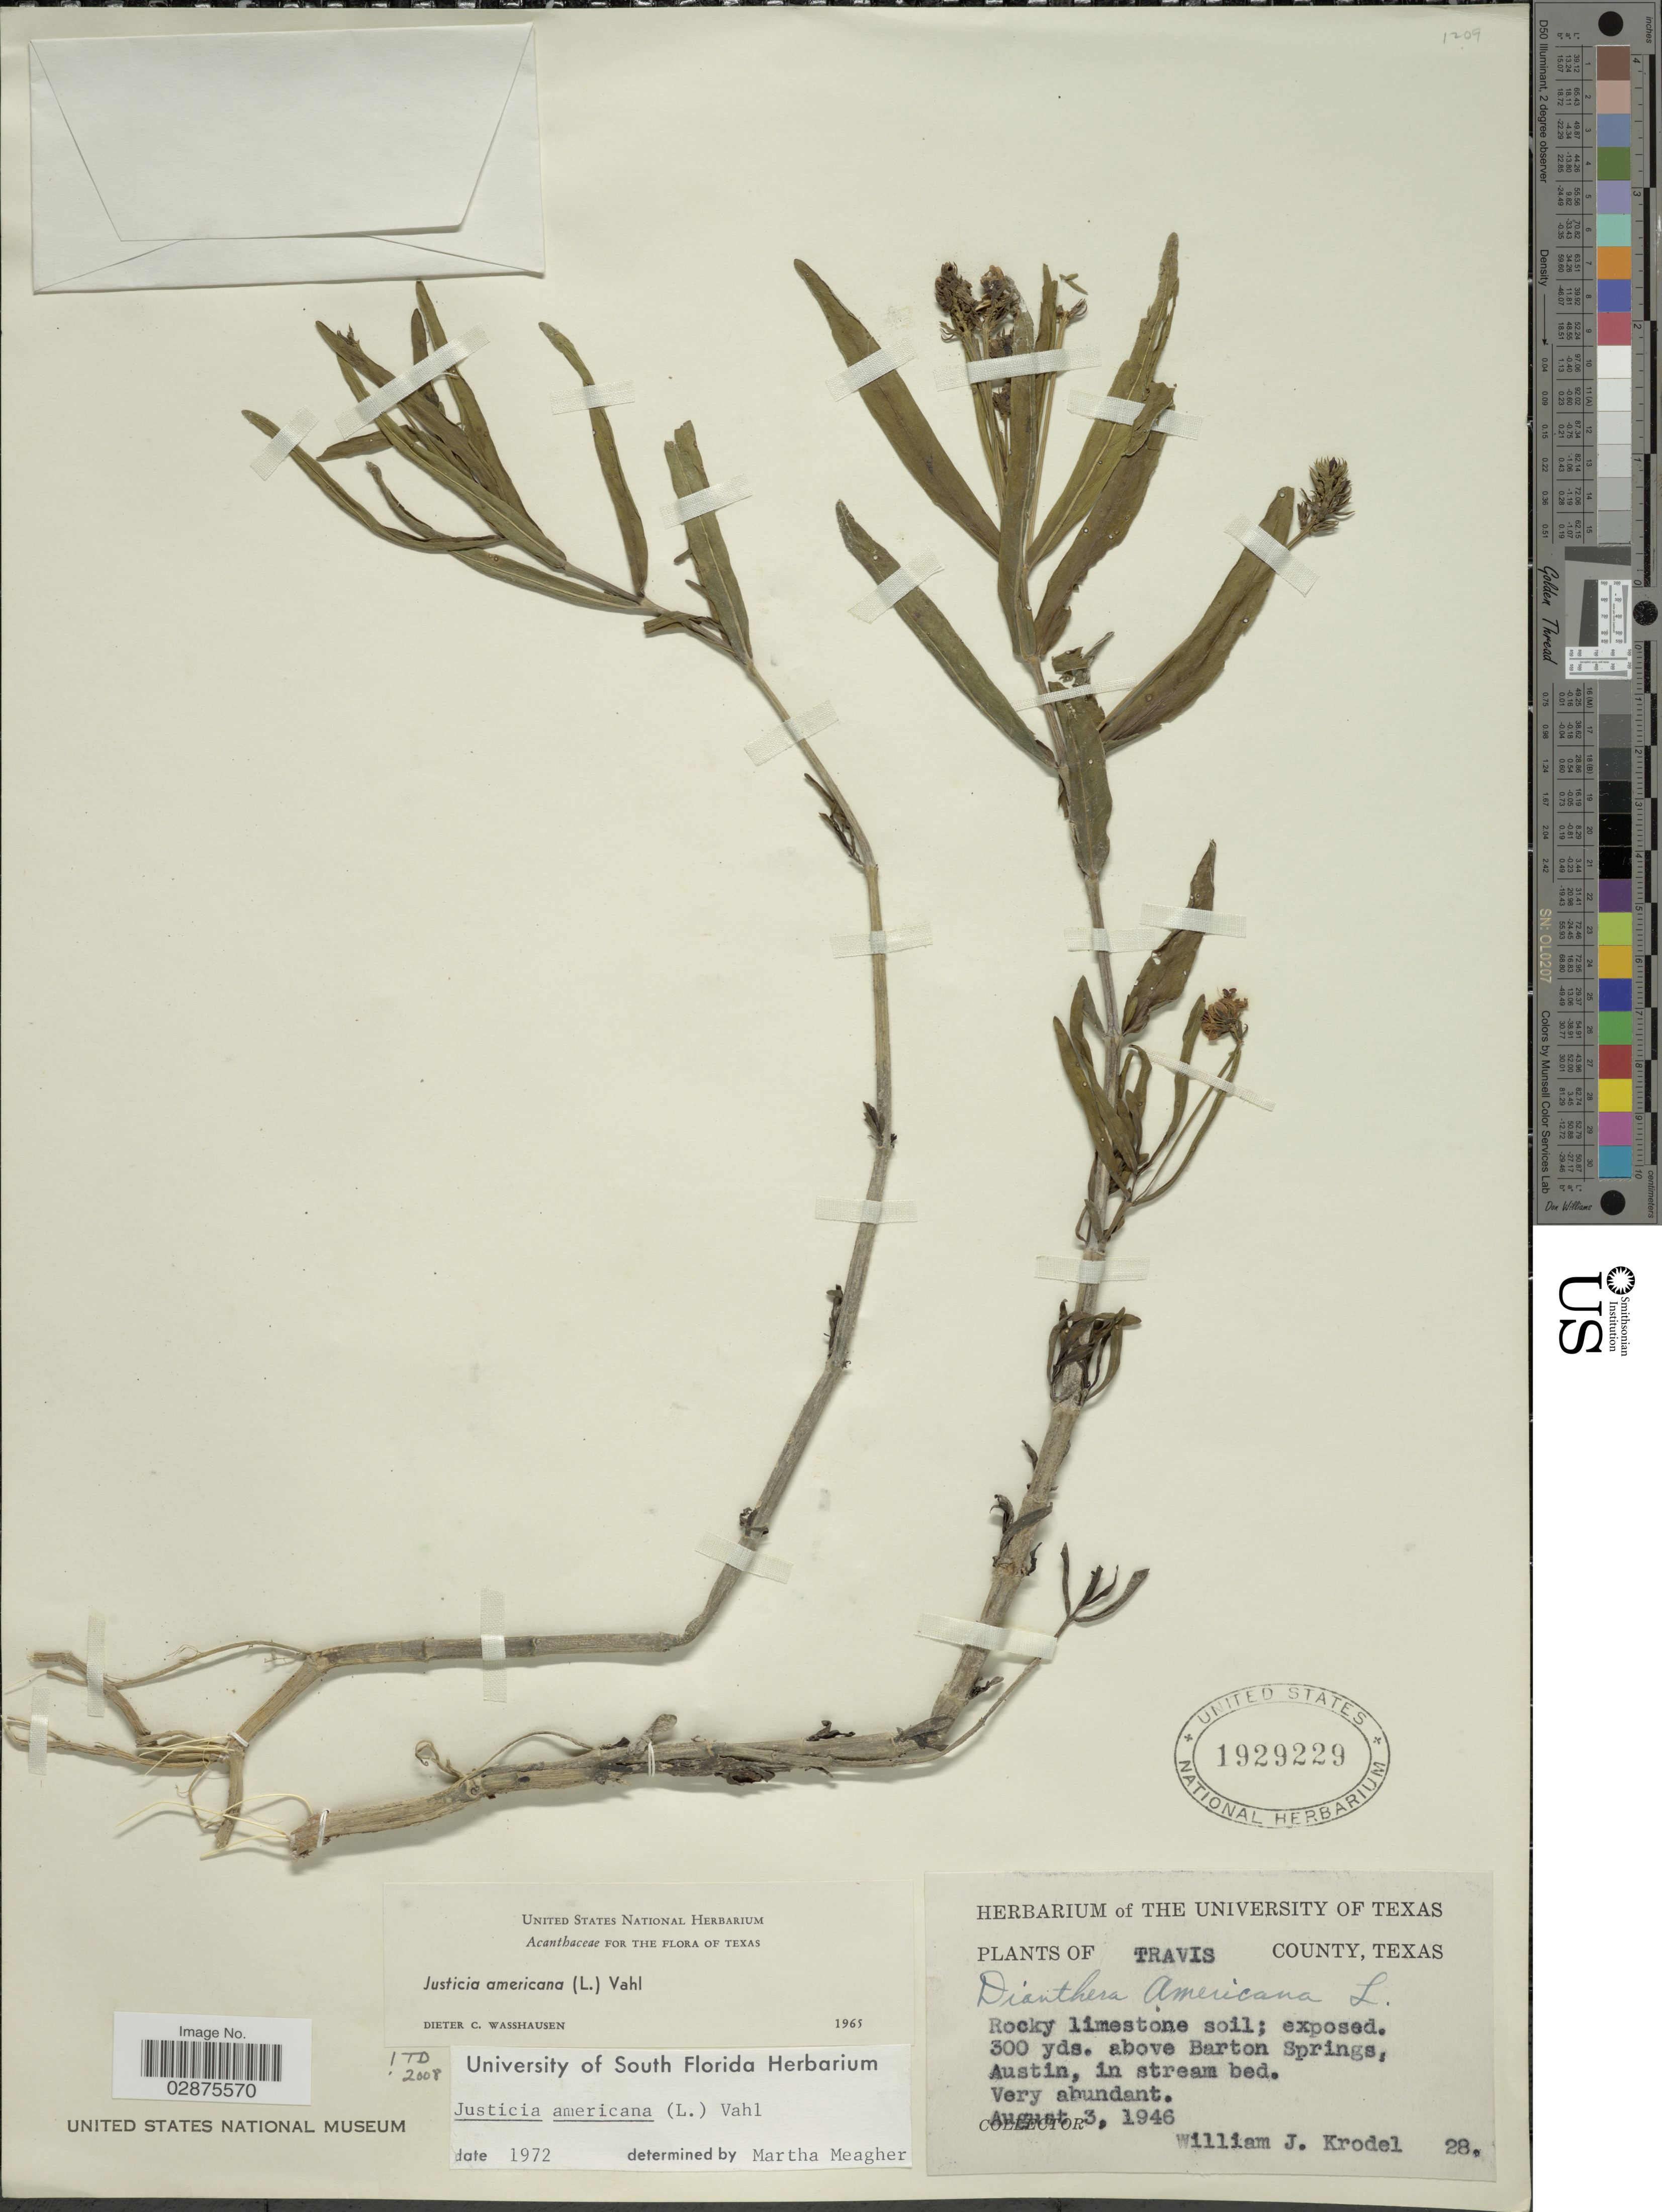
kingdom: Plantae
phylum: Tracheophyta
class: Magnoliopsida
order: Lamiales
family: Acanthaceae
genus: Justicia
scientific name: Justicia americana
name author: (L.) Vahl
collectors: W. Krodel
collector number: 28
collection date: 1946-08-03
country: United States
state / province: Texas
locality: Travis County. 300 yds. above Barton Springs, Austin.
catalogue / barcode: US 1929229